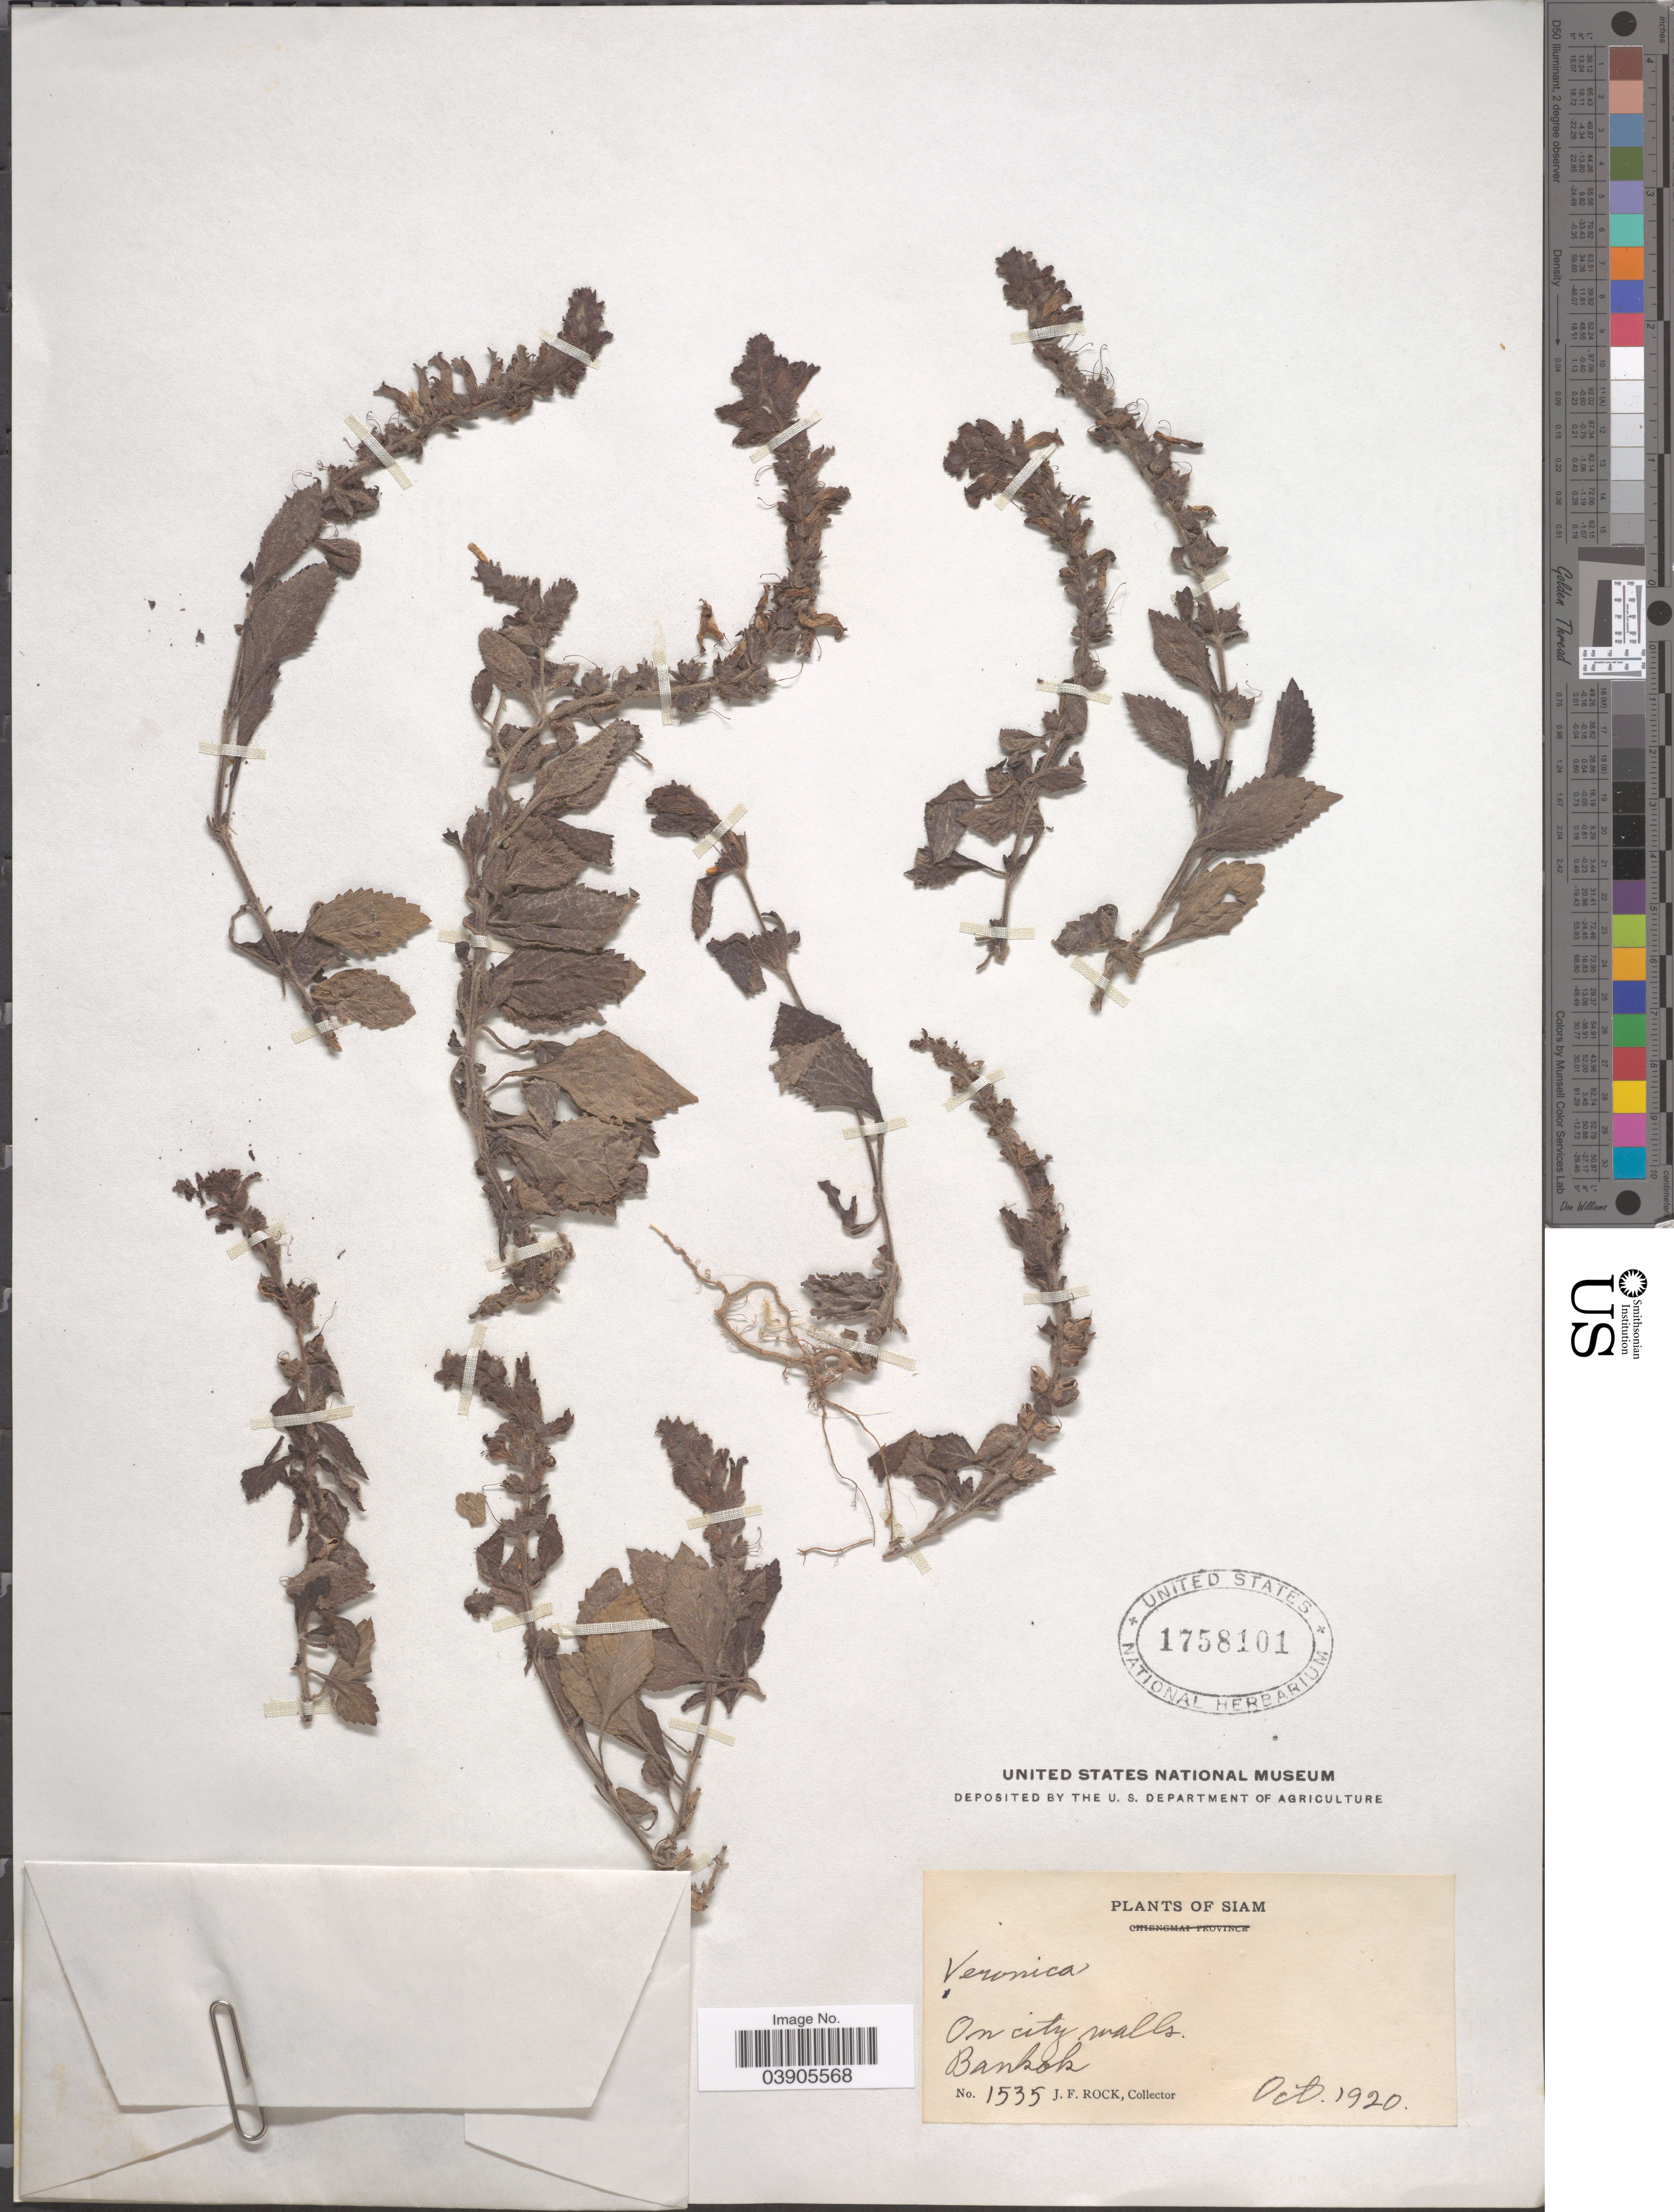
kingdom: Plantae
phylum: Tracheophyta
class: Magnoliopsida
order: Lamiales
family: Lamiaceae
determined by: Albach, Dirk C.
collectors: J. Rock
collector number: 1535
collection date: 1920-10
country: Thailand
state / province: Bangkok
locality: Siam. On city walls. Bankok.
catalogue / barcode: US 1758101